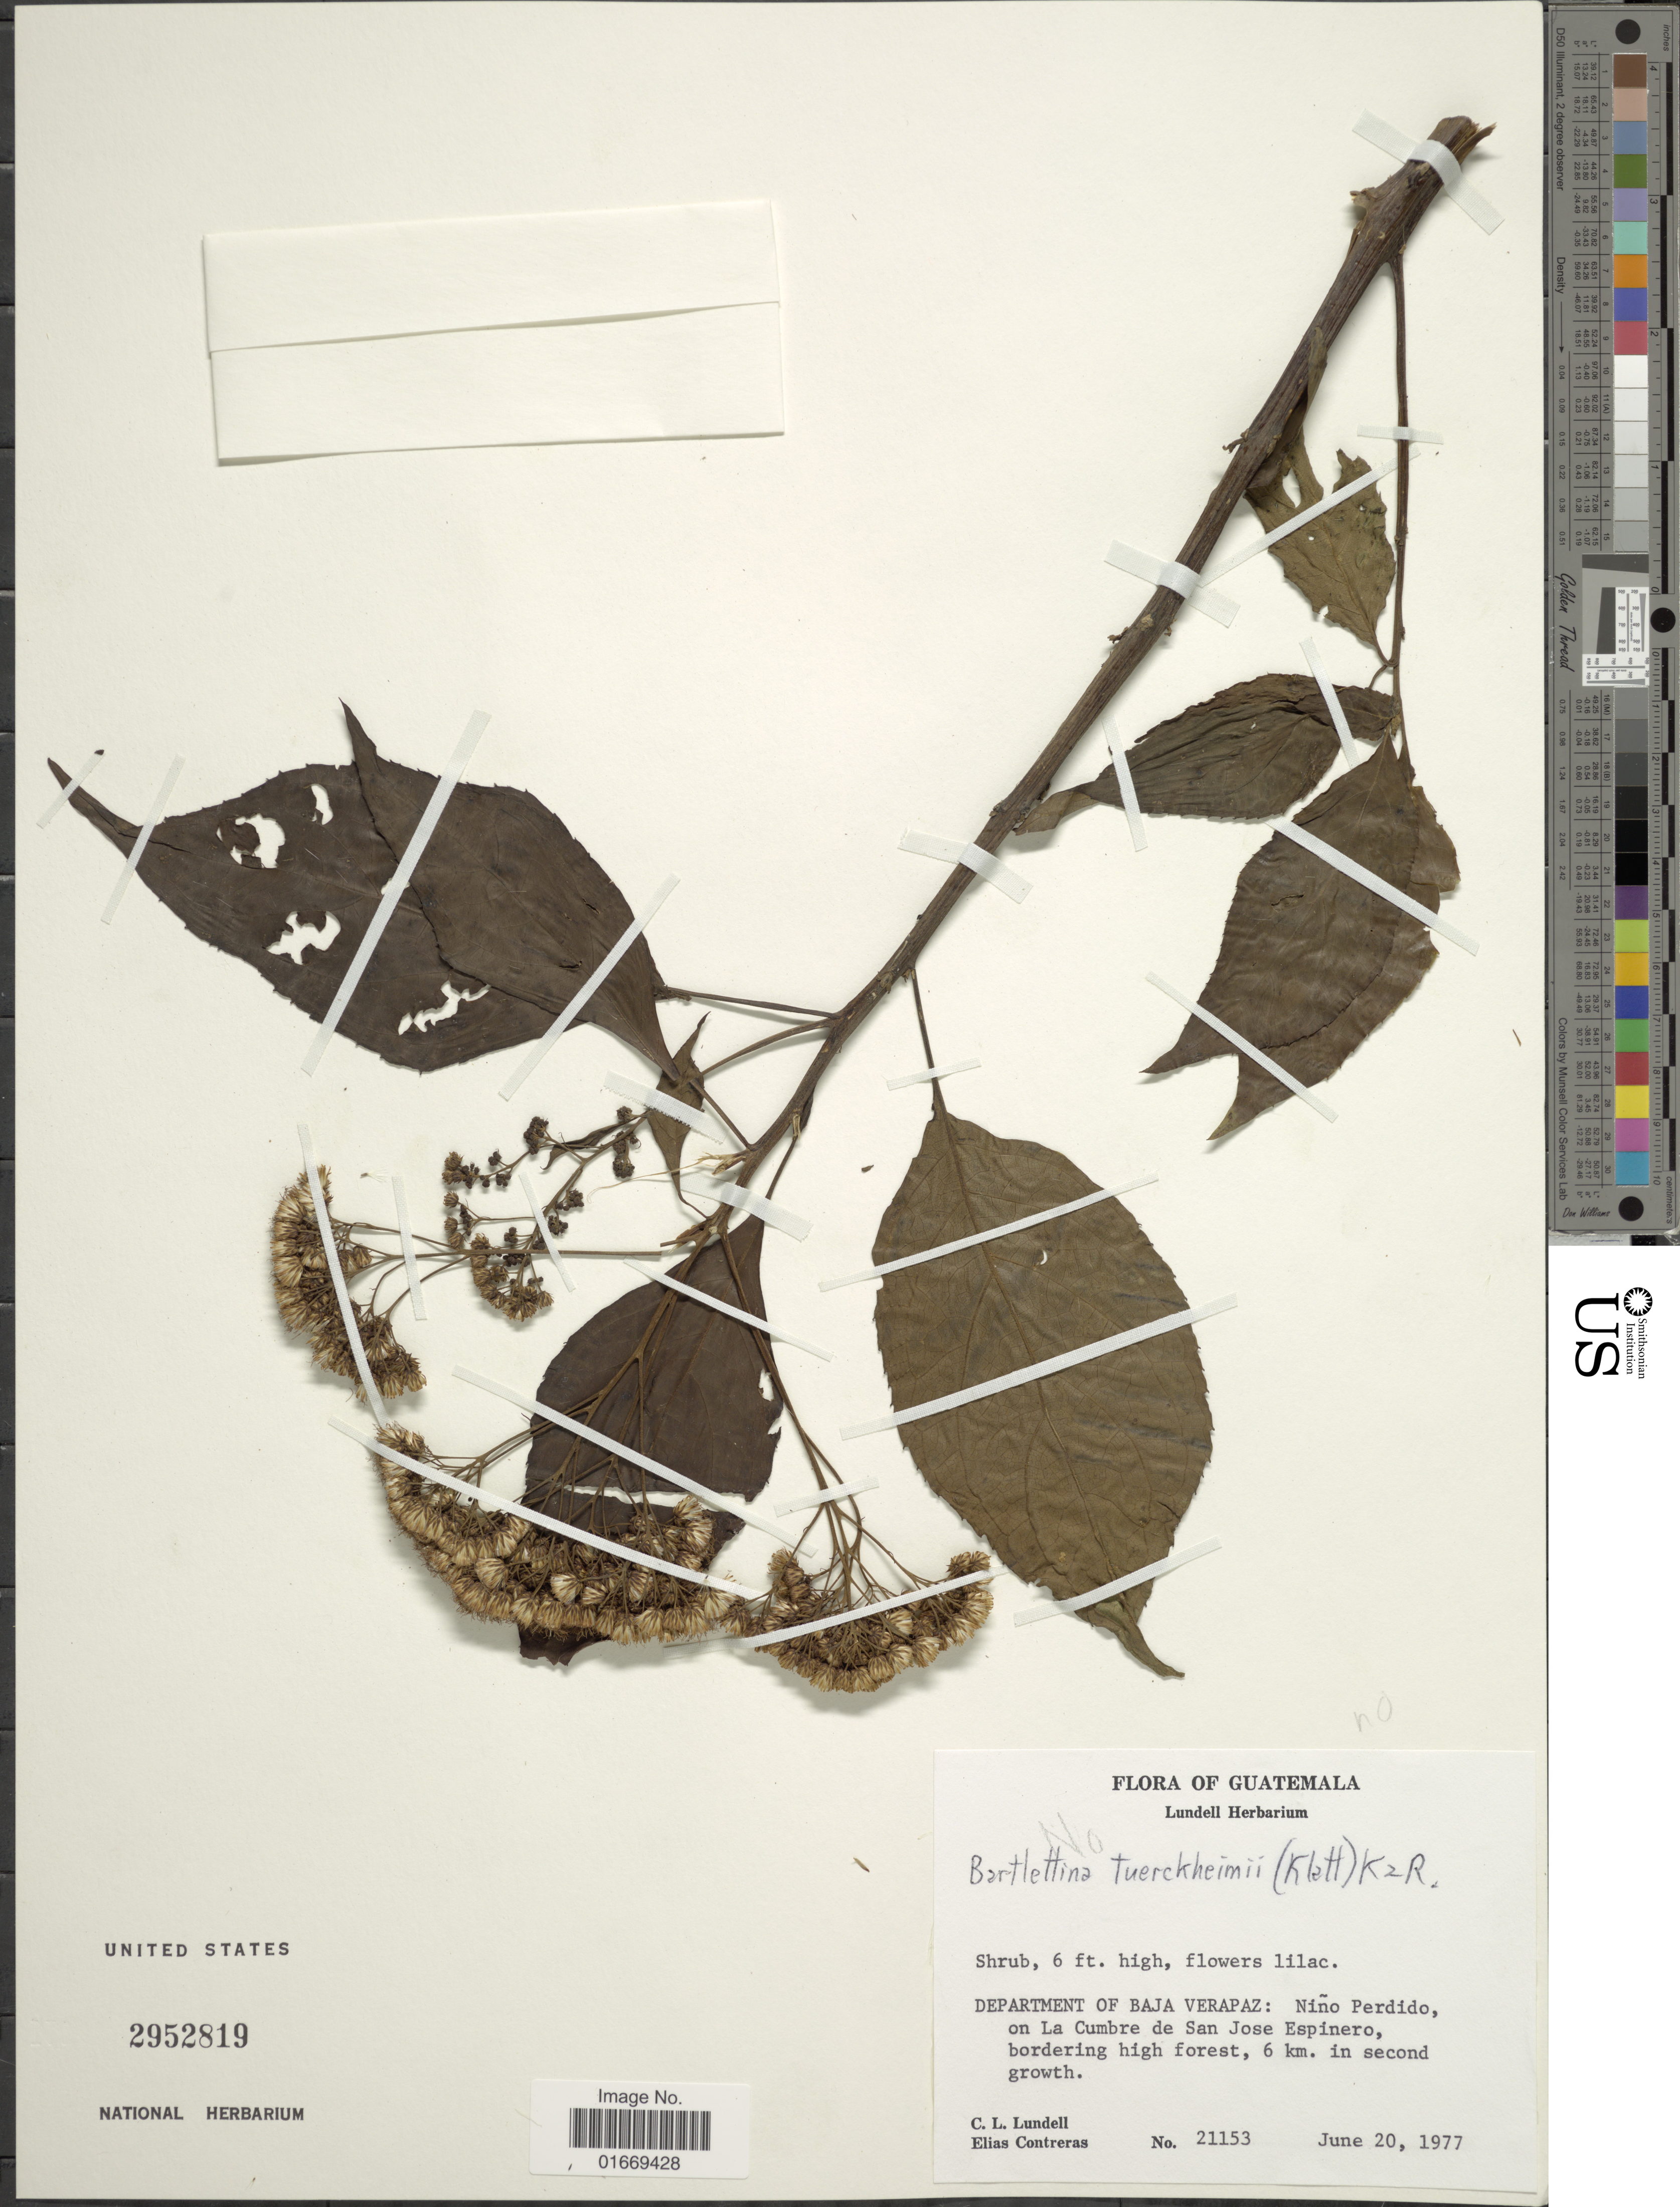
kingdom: Plantae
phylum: Tracheophyta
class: Magnoliopsida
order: Asterales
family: Asteraceae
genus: Bartlettina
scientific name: Bartlettina pansamalensis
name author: (B.L. Rob.) R.M. King & H. Rob.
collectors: C. L. Lundell & E. Contreras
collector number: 21153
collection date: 1977-06-20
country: Guatemala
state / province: Baja Verapaz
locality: Niño Perdido, on La Cumbre de San Jose Espinero,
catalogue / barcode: US 2952819